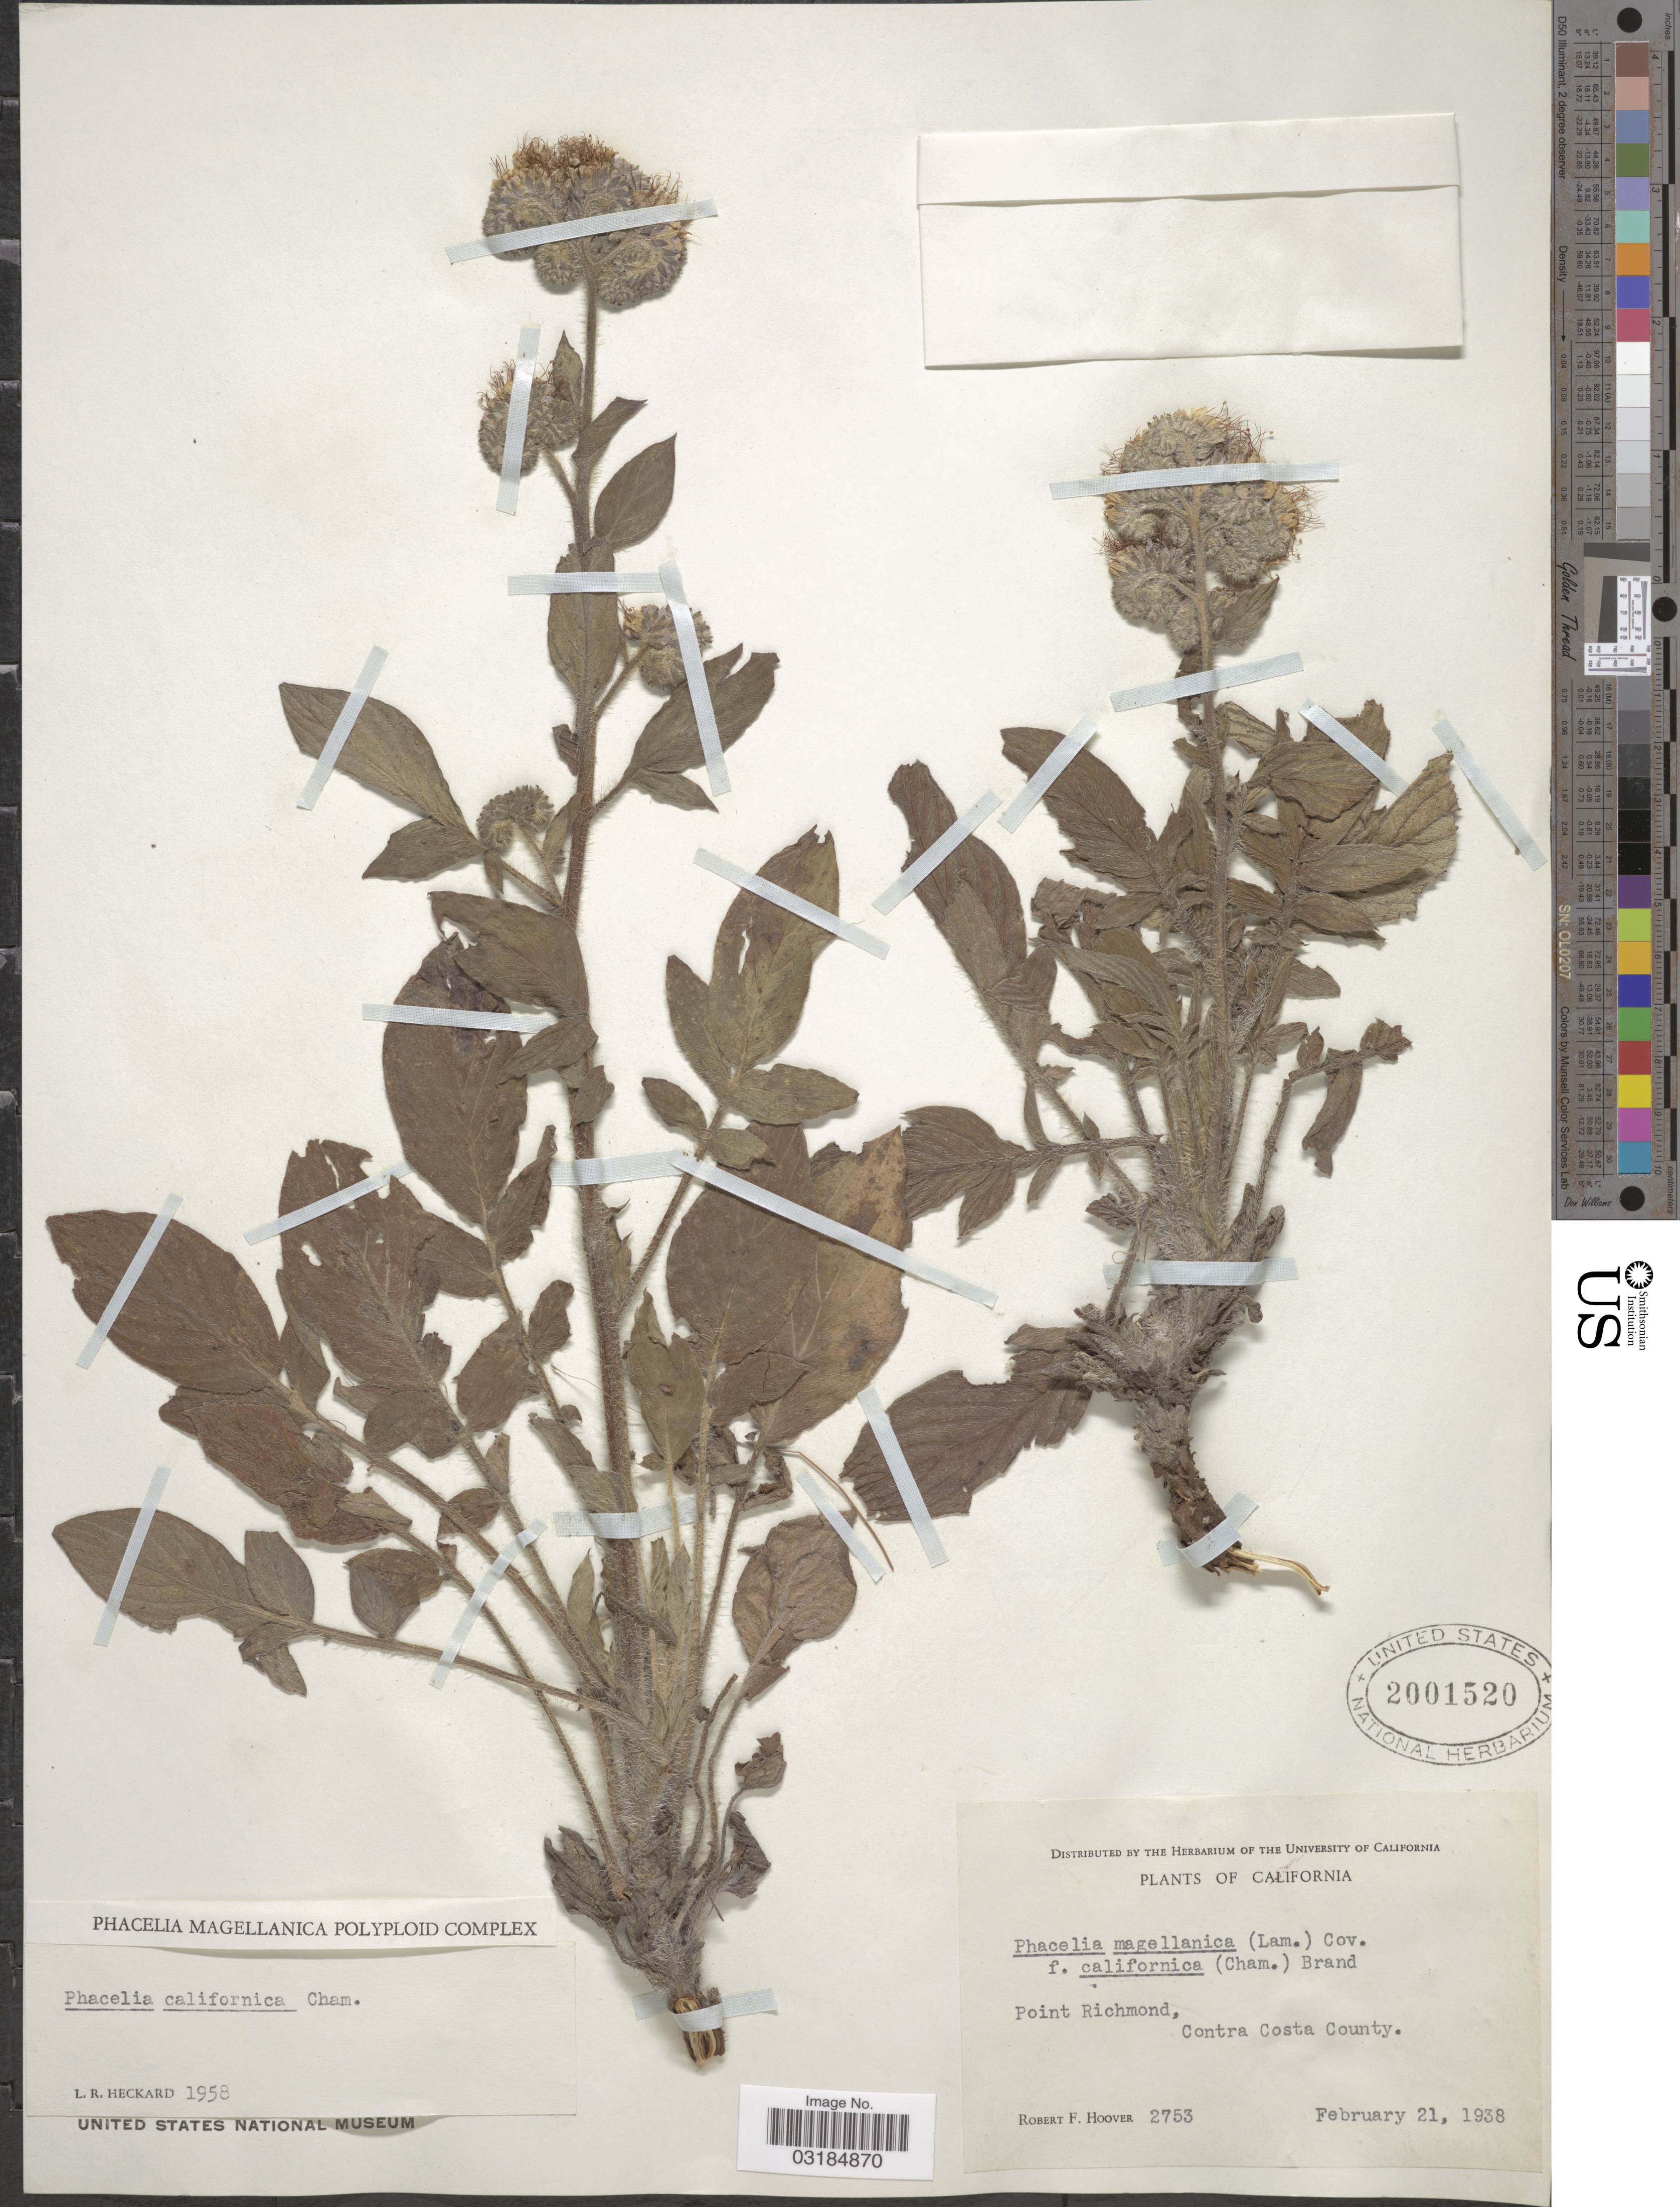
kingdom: Plantae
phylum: Tracheophyta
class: Magnoliopsida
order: Boraginales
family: Hydrophyllaceae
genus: Phacelia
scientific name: Phacelia californica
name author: Cham.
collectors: R. F. Hoover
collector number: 2753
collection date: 1938-02-21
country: United States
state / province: California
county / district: Contra Costa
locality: Point Richmond, Contra Costa County.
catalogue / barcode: US 2001520